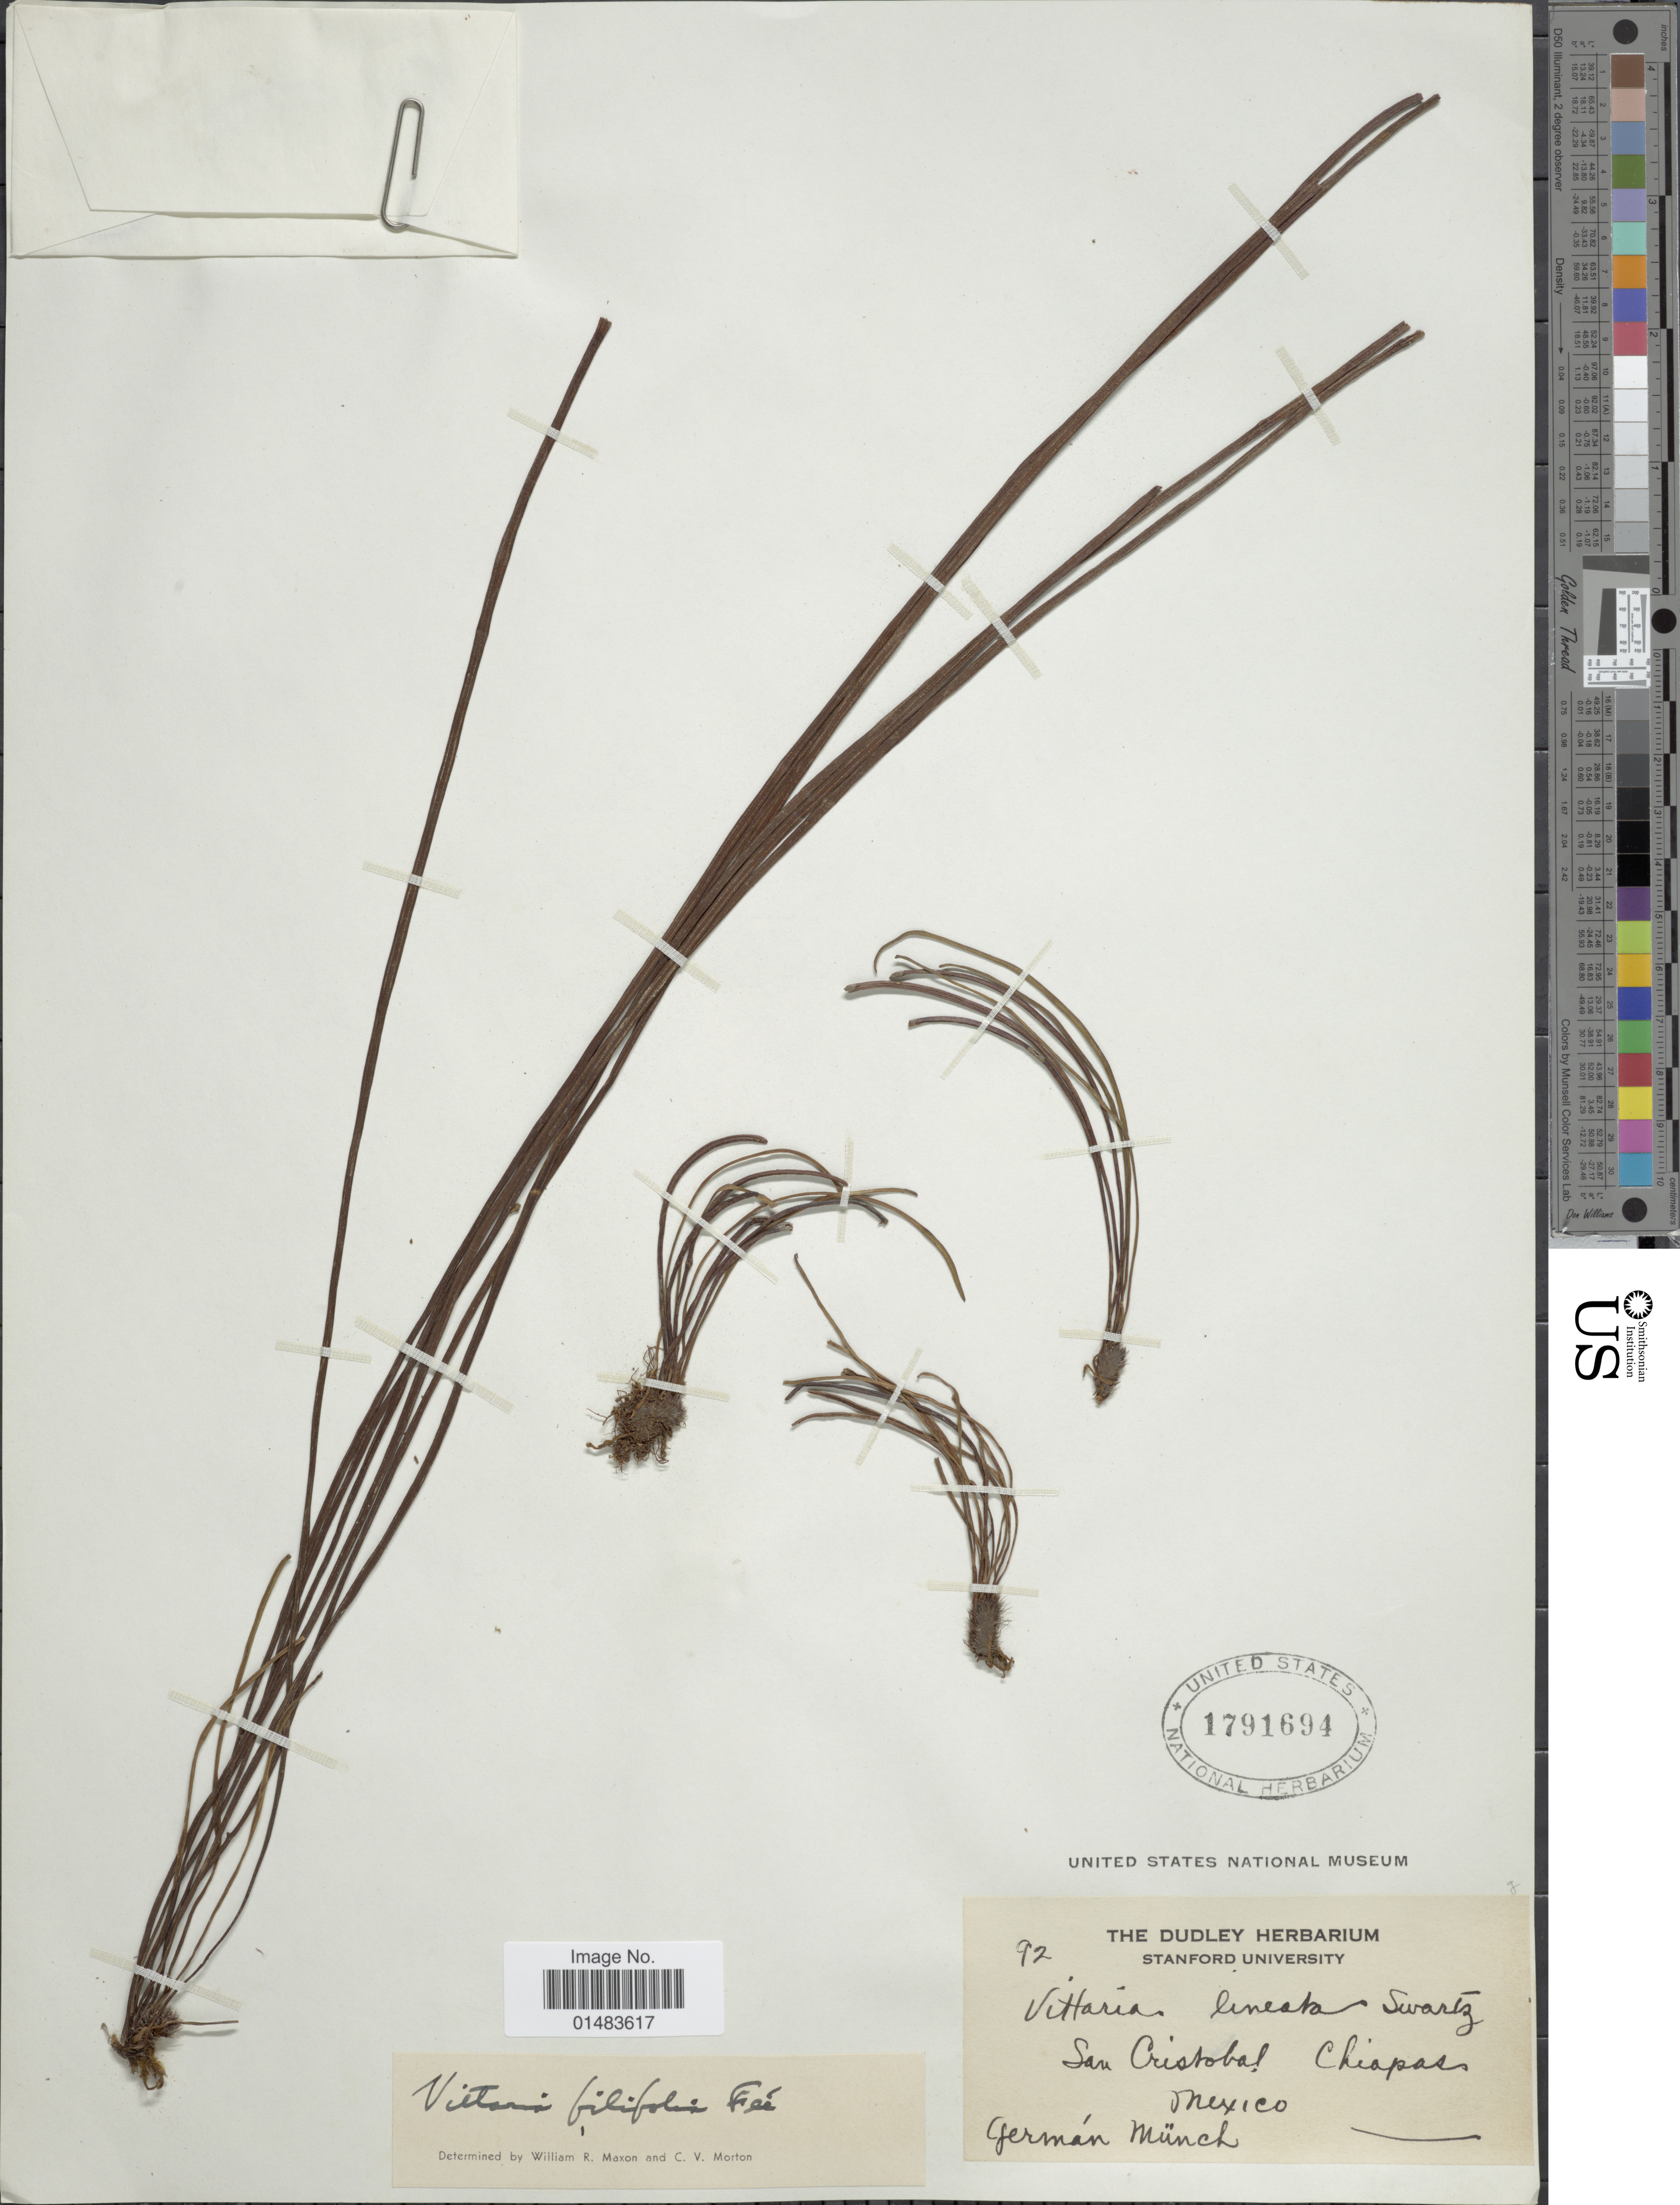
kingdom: Plantae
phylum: Tracheophyta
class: Polypodiopsida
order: Polypodiales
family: Pteridaceae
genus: Vittaria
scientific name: Vittaria graminifolia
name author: Kaulf.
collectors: G. Munch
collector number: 92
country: Mexico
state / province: Chiapas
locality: San Cristobal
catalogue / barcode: US 1791694